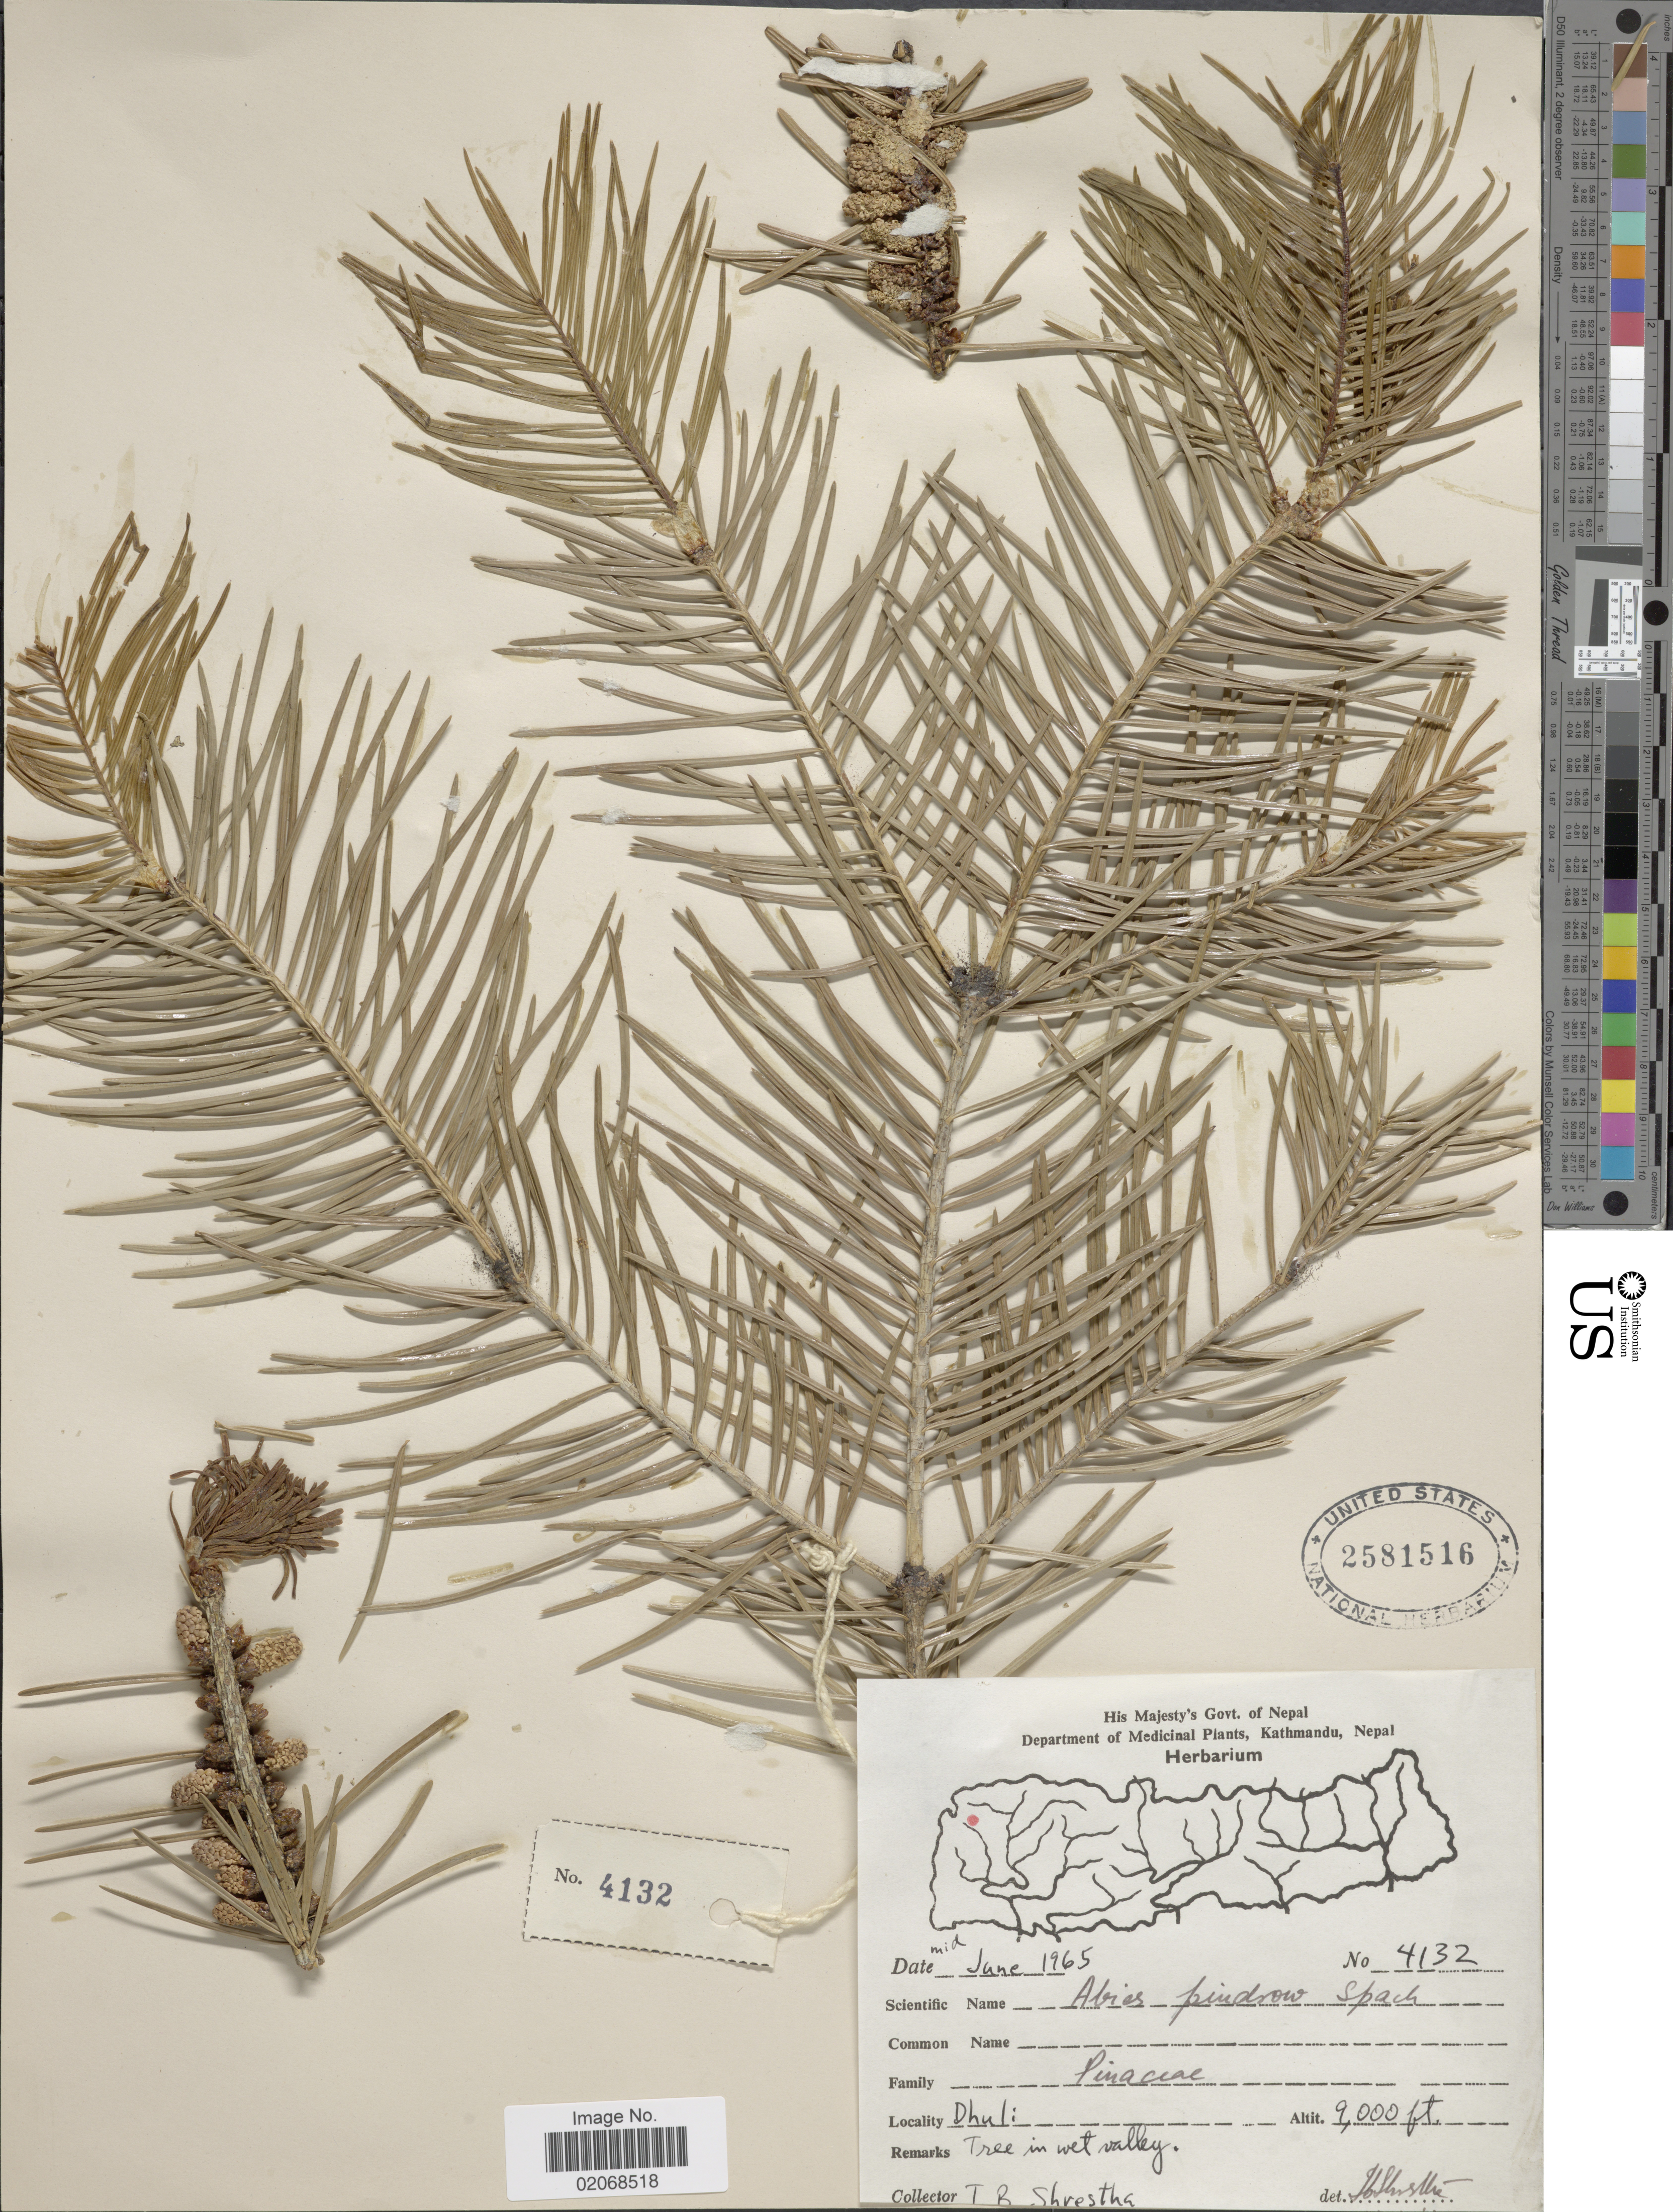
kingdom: Plantae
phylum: Tracheophyta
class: Pinopsida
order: Pinales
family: Pinaceae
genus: Abies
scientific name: Abies pindrow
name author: (Royle ex DC.) Royle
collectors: T. B. Shrestha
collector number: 4132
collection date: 1965-06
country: Nepal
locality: Dhuli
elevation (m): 2743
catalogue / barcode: US 2581516